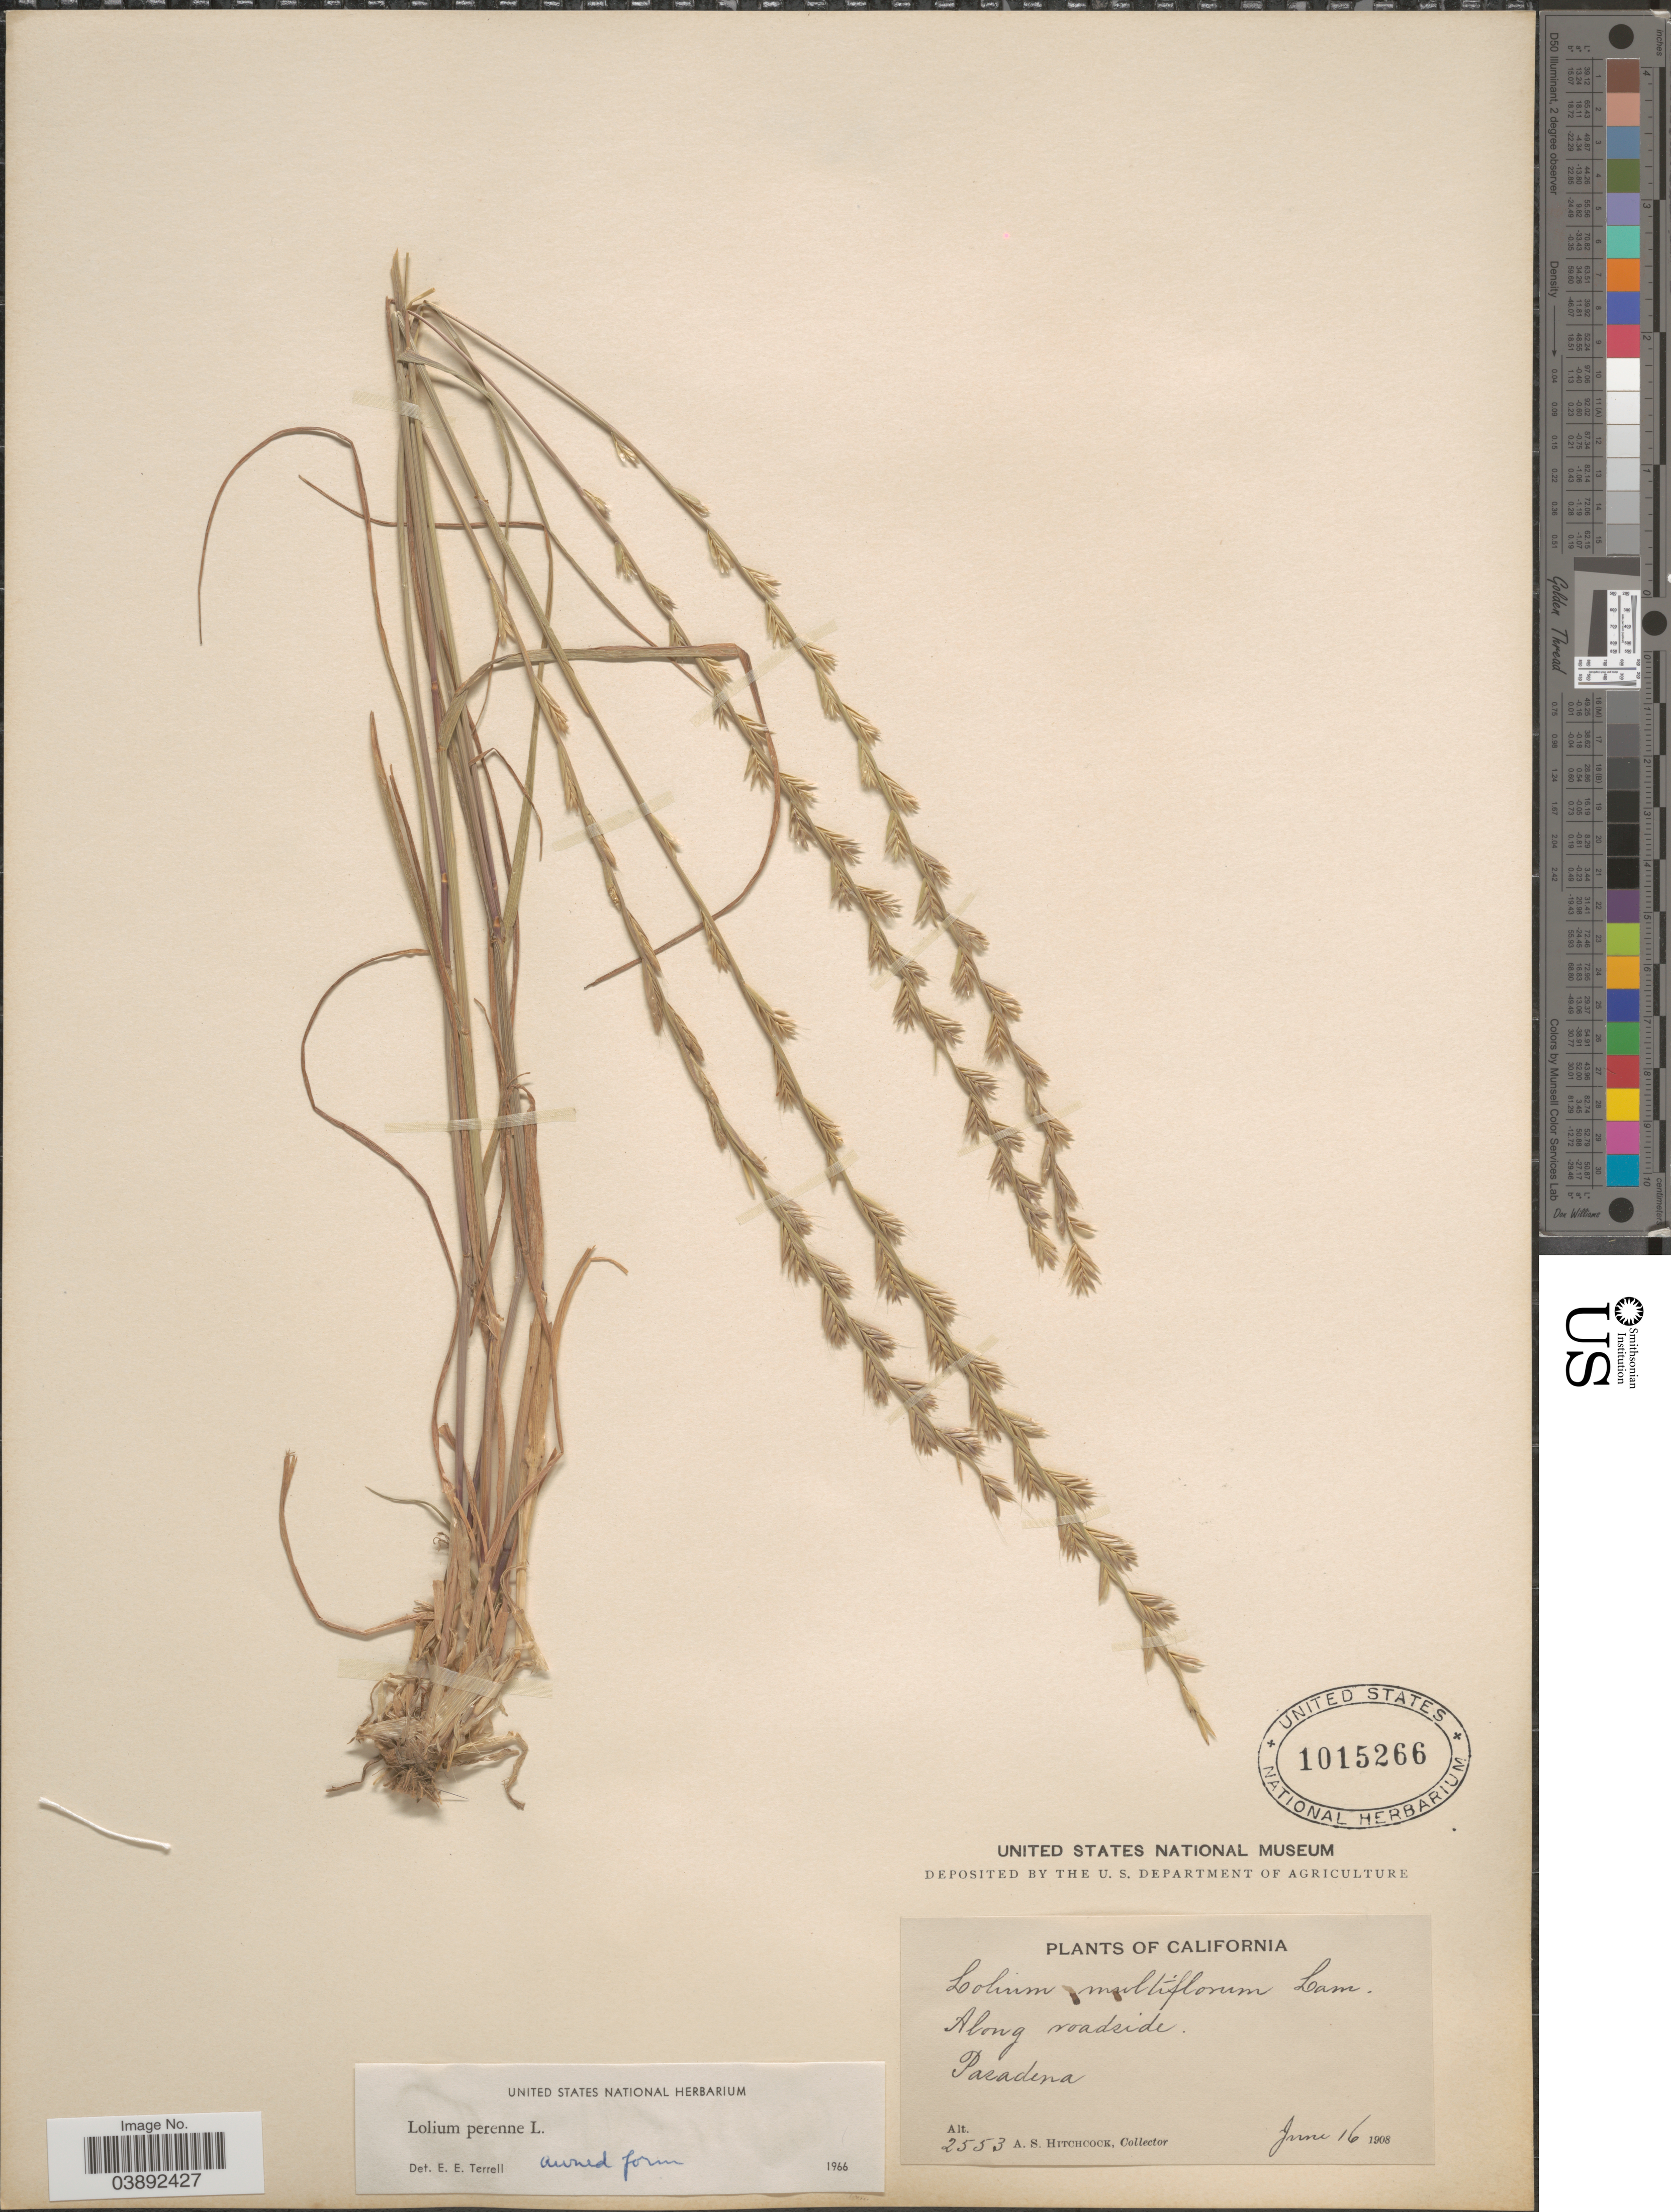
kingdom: Plantae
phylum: Tracheophyta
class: Liliopsida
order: Poales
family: Poaceae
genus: Lolium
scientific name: Lolium perenne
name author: L.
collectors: A. S. Hitchcock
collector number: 2553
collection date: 1908-06-16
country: United States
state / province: California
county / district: Los Angeles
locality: Along roadside. Pasadena.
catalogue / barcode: US 1015266